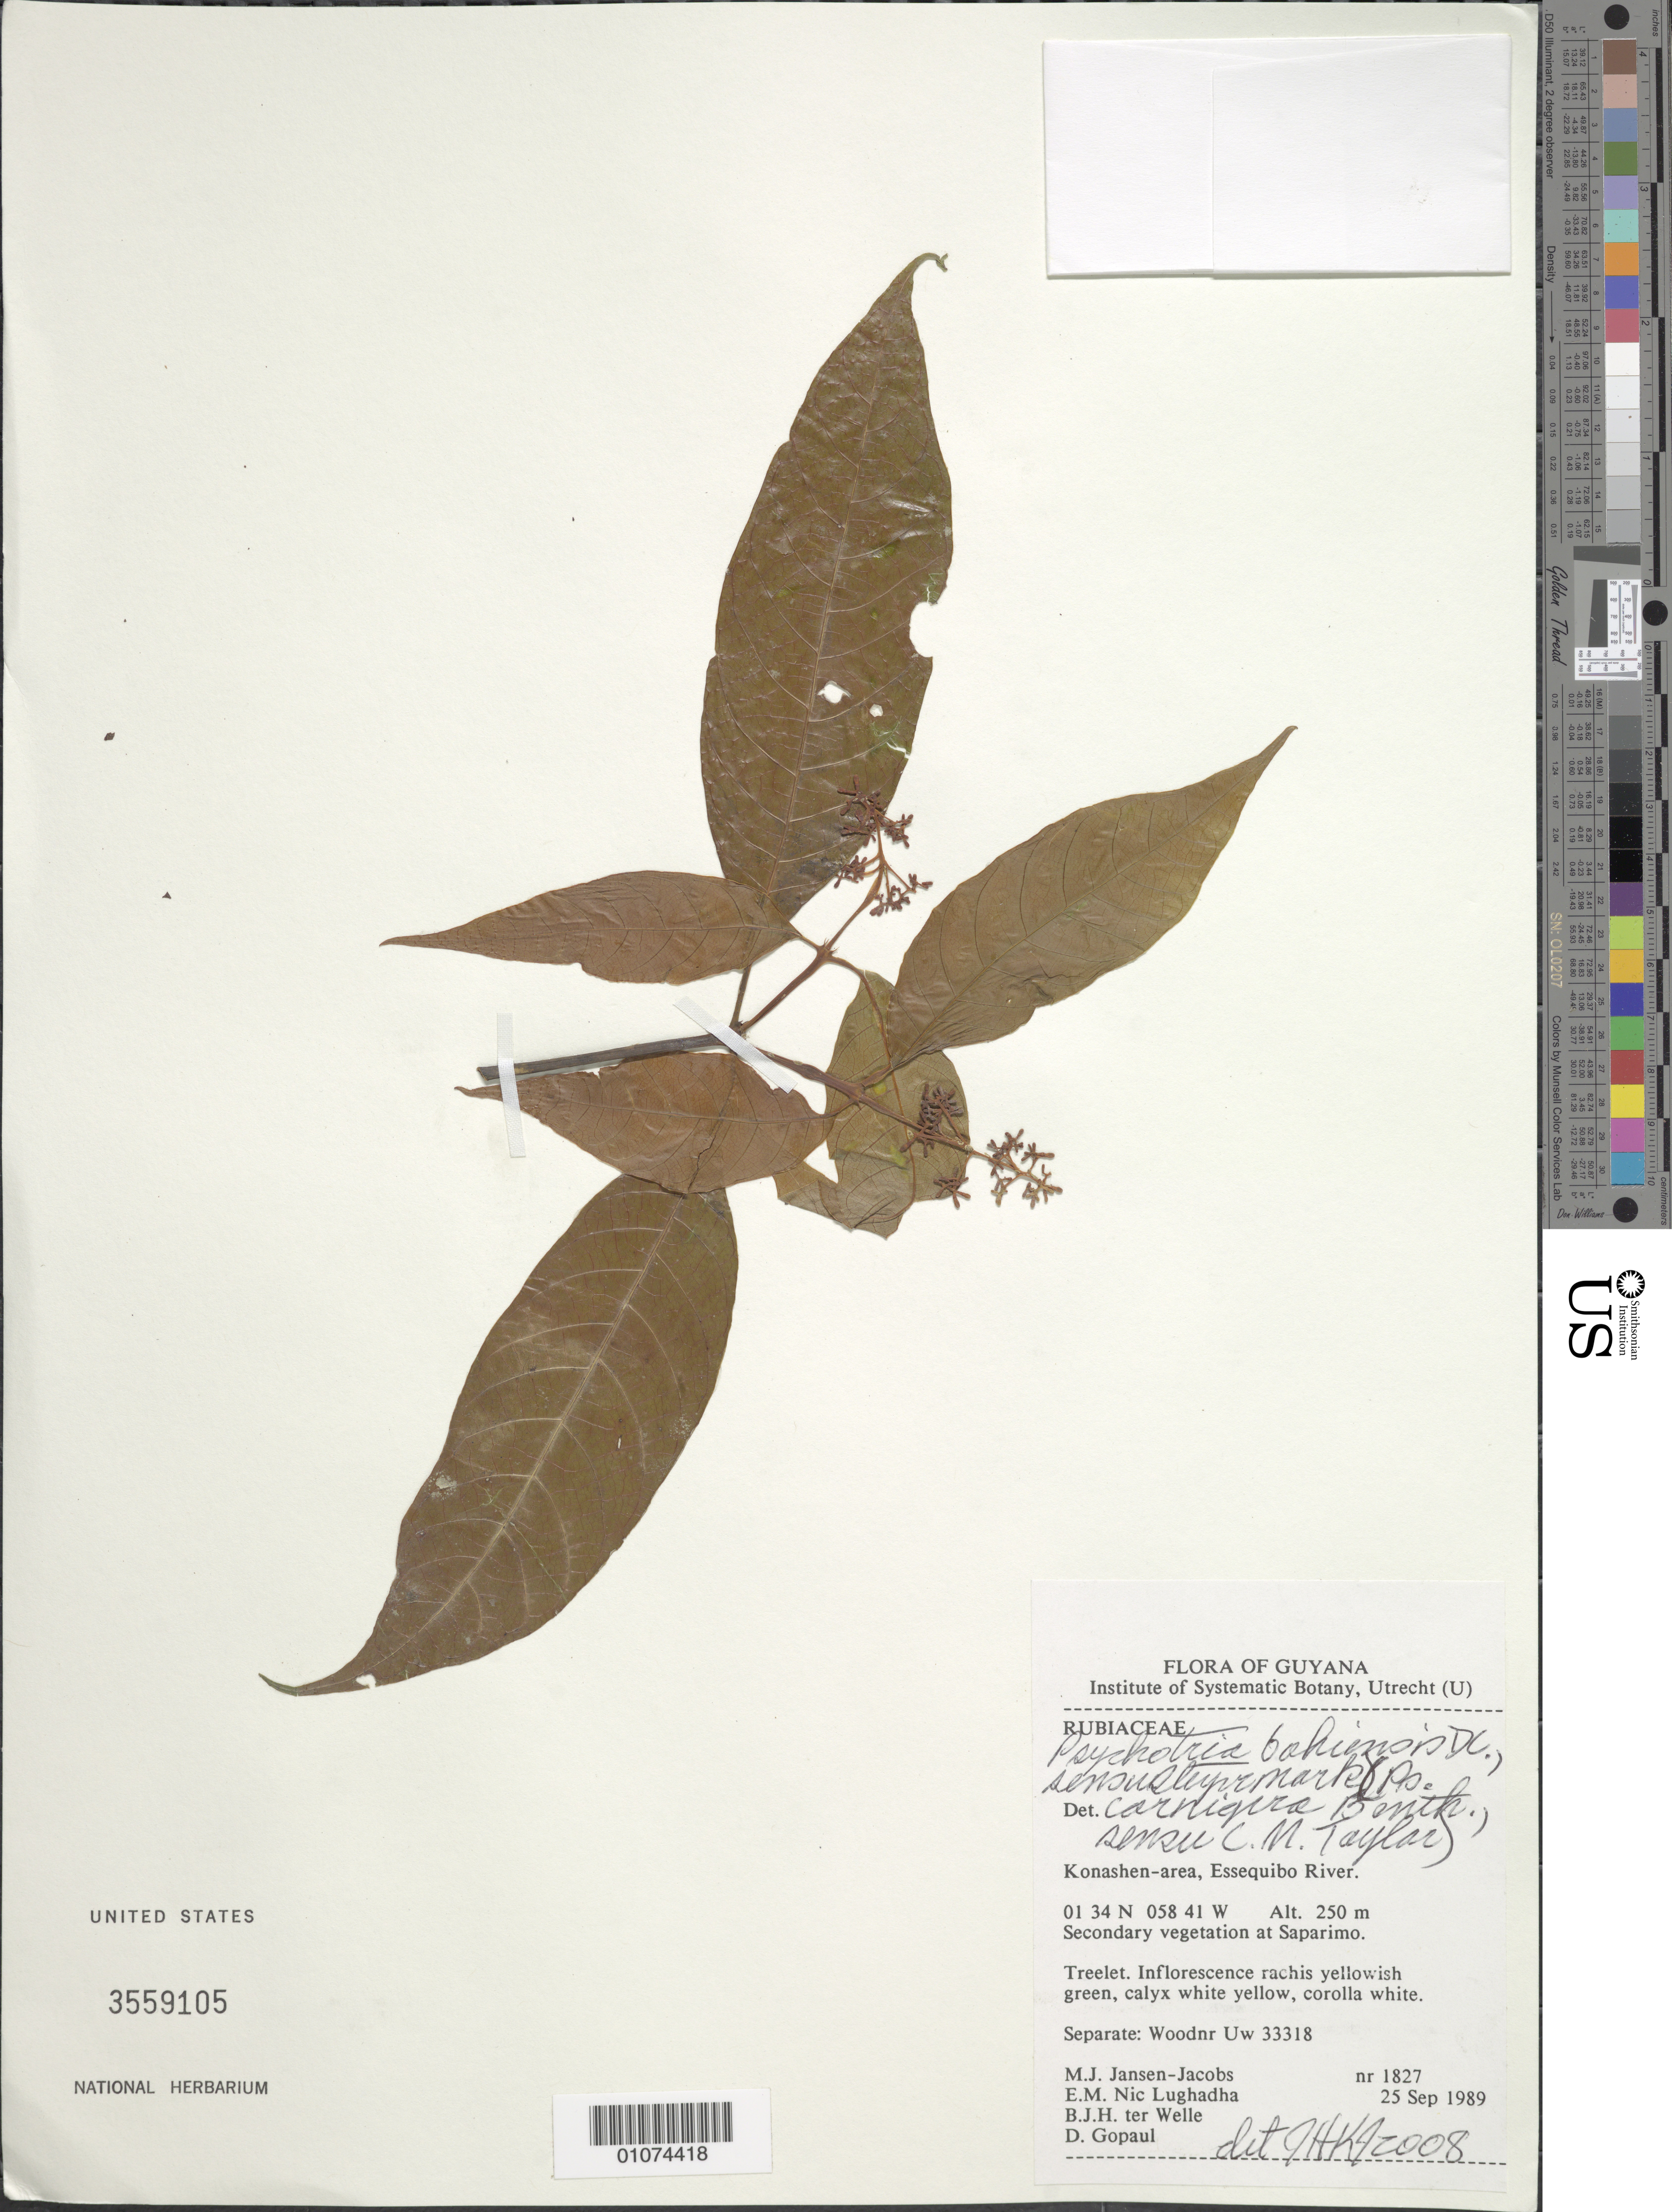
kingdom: Plantae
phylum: Tracheophyta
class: Magnoliopsida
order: Gentianales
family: Rubiaceae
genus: Palicourea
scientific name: Palicourea didymocarpos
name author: (A. Rich. ex DC.) Delprete & J.H. Kirkbr.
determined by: Kirkbride, J. H., Jr.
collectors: M. J. Jansen-Jacobs, E. Nic Lughadha, B. Welle & D. Gopaul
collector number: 1827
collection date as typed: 25-Sep-89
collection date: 1989-09-25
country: Guyana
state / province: U. Takutu-U. Essequibo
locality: Konashen-area, Essequibo River, at Saparimo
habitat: Secondary vegetation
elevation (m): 250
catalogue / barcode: US 3559105